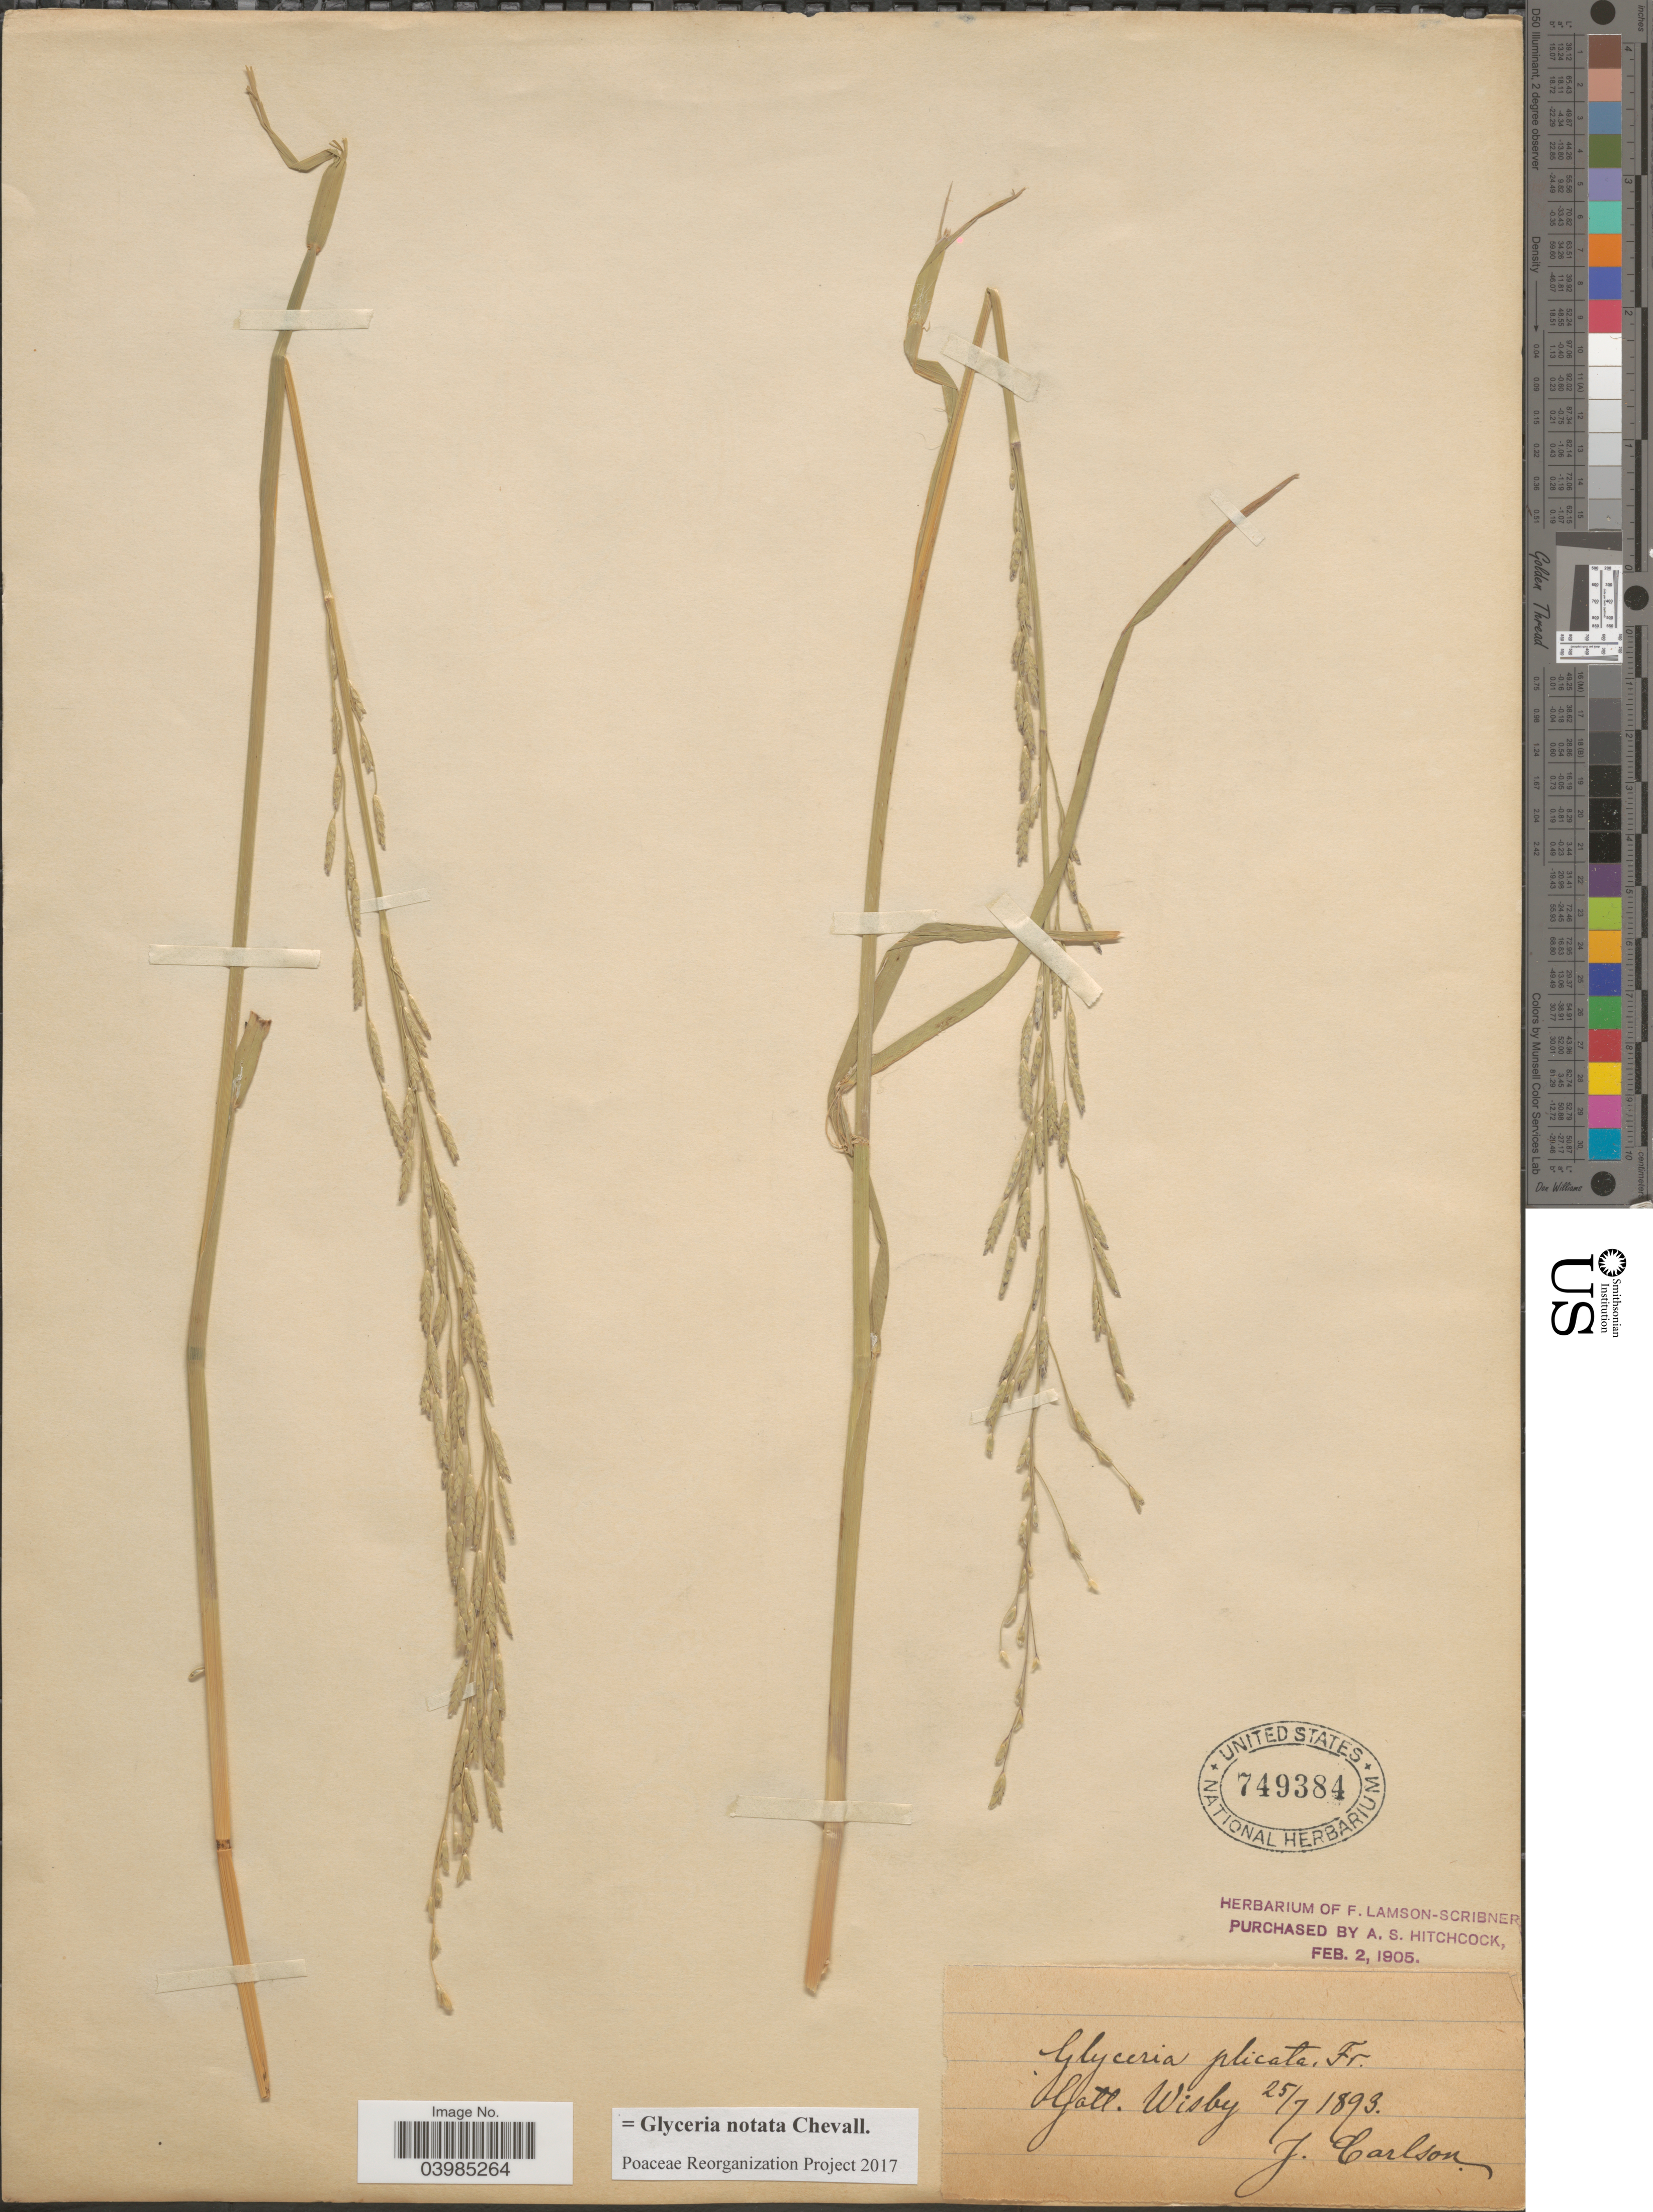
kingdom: Plantae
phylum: Tracheophyta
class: Liliopsida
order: Poales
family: Poaceae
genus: Glyceria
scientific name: Glyceria notata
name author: Chevall.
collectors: J. Carlson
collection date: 1893-07-25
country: Sweden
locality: Gatt. Wisby.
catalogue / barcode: US 749384